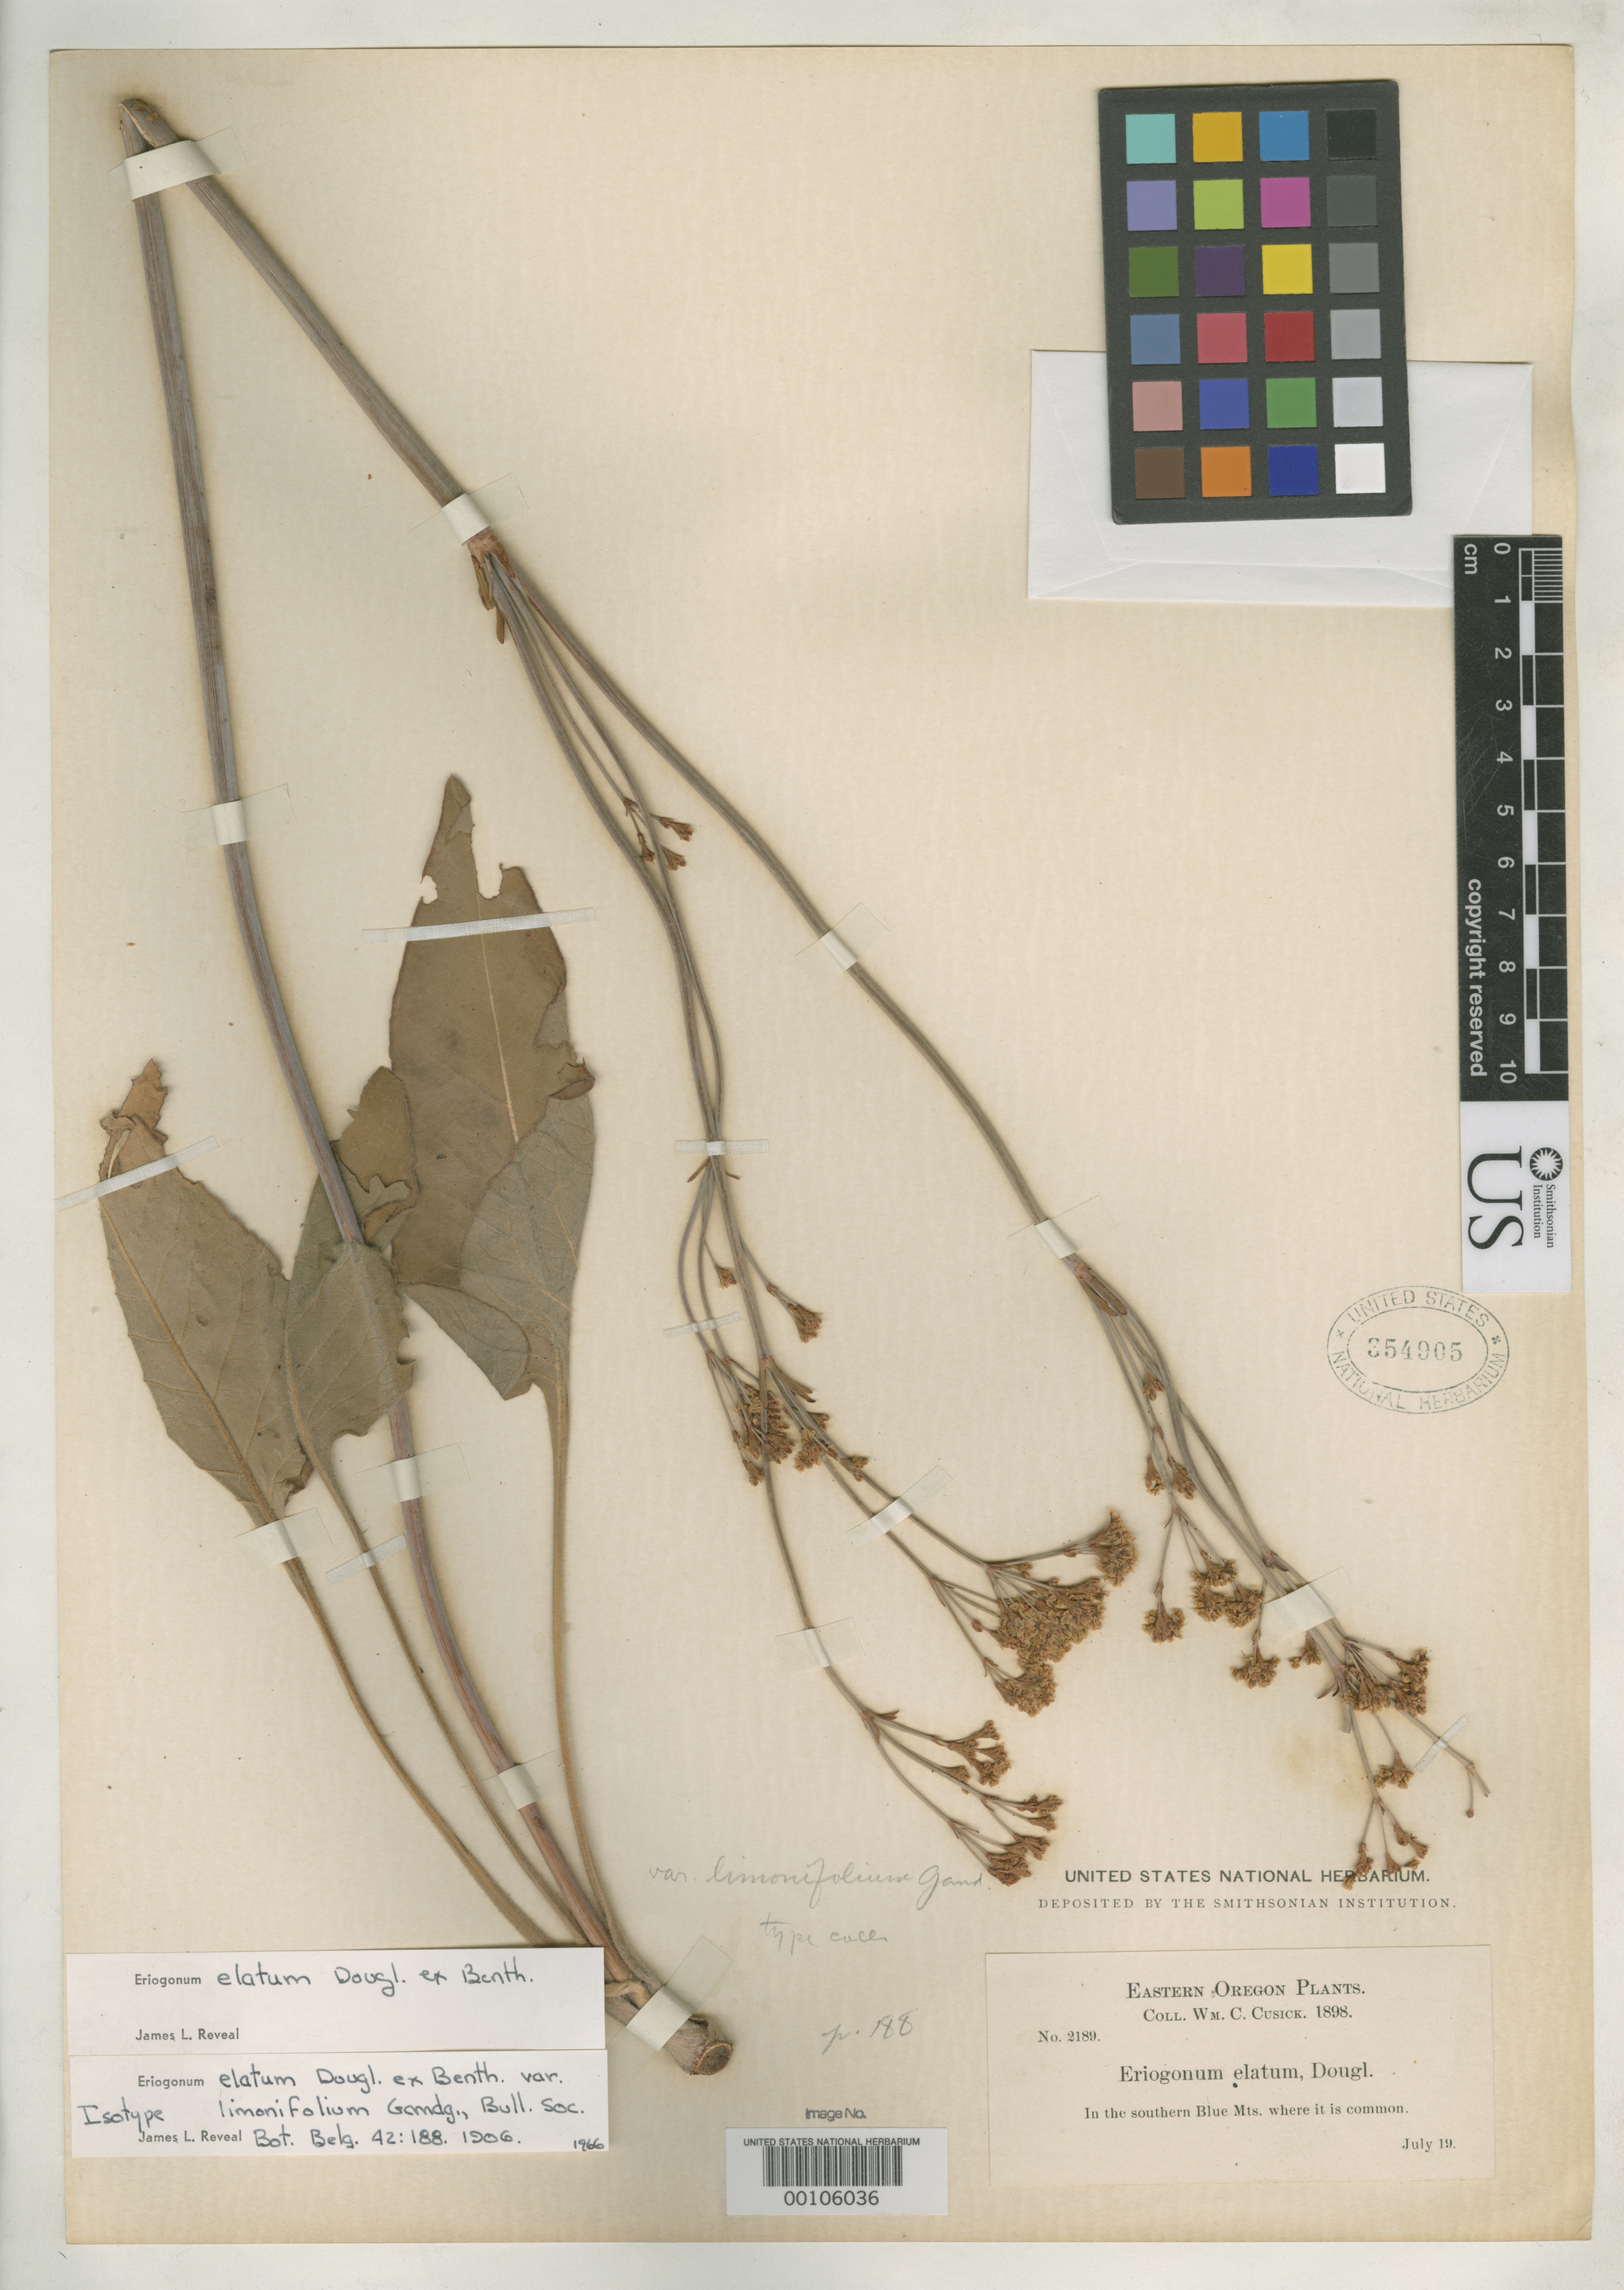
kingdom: Plantae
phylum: Tracheophyta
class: Magnoliopsida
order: Caryophyllales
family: Polygonaceae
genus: Eriogonum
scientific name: Eriogonum elatum var. limonifolium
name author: Gand.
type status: Isotype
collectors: W. C. Cusick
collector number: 2189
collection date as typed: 19 Jul 1898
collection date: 1898-07-19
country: United States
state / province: Oregon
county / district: Umatilla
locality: Southern Blue Mts.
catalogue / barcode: US 354905